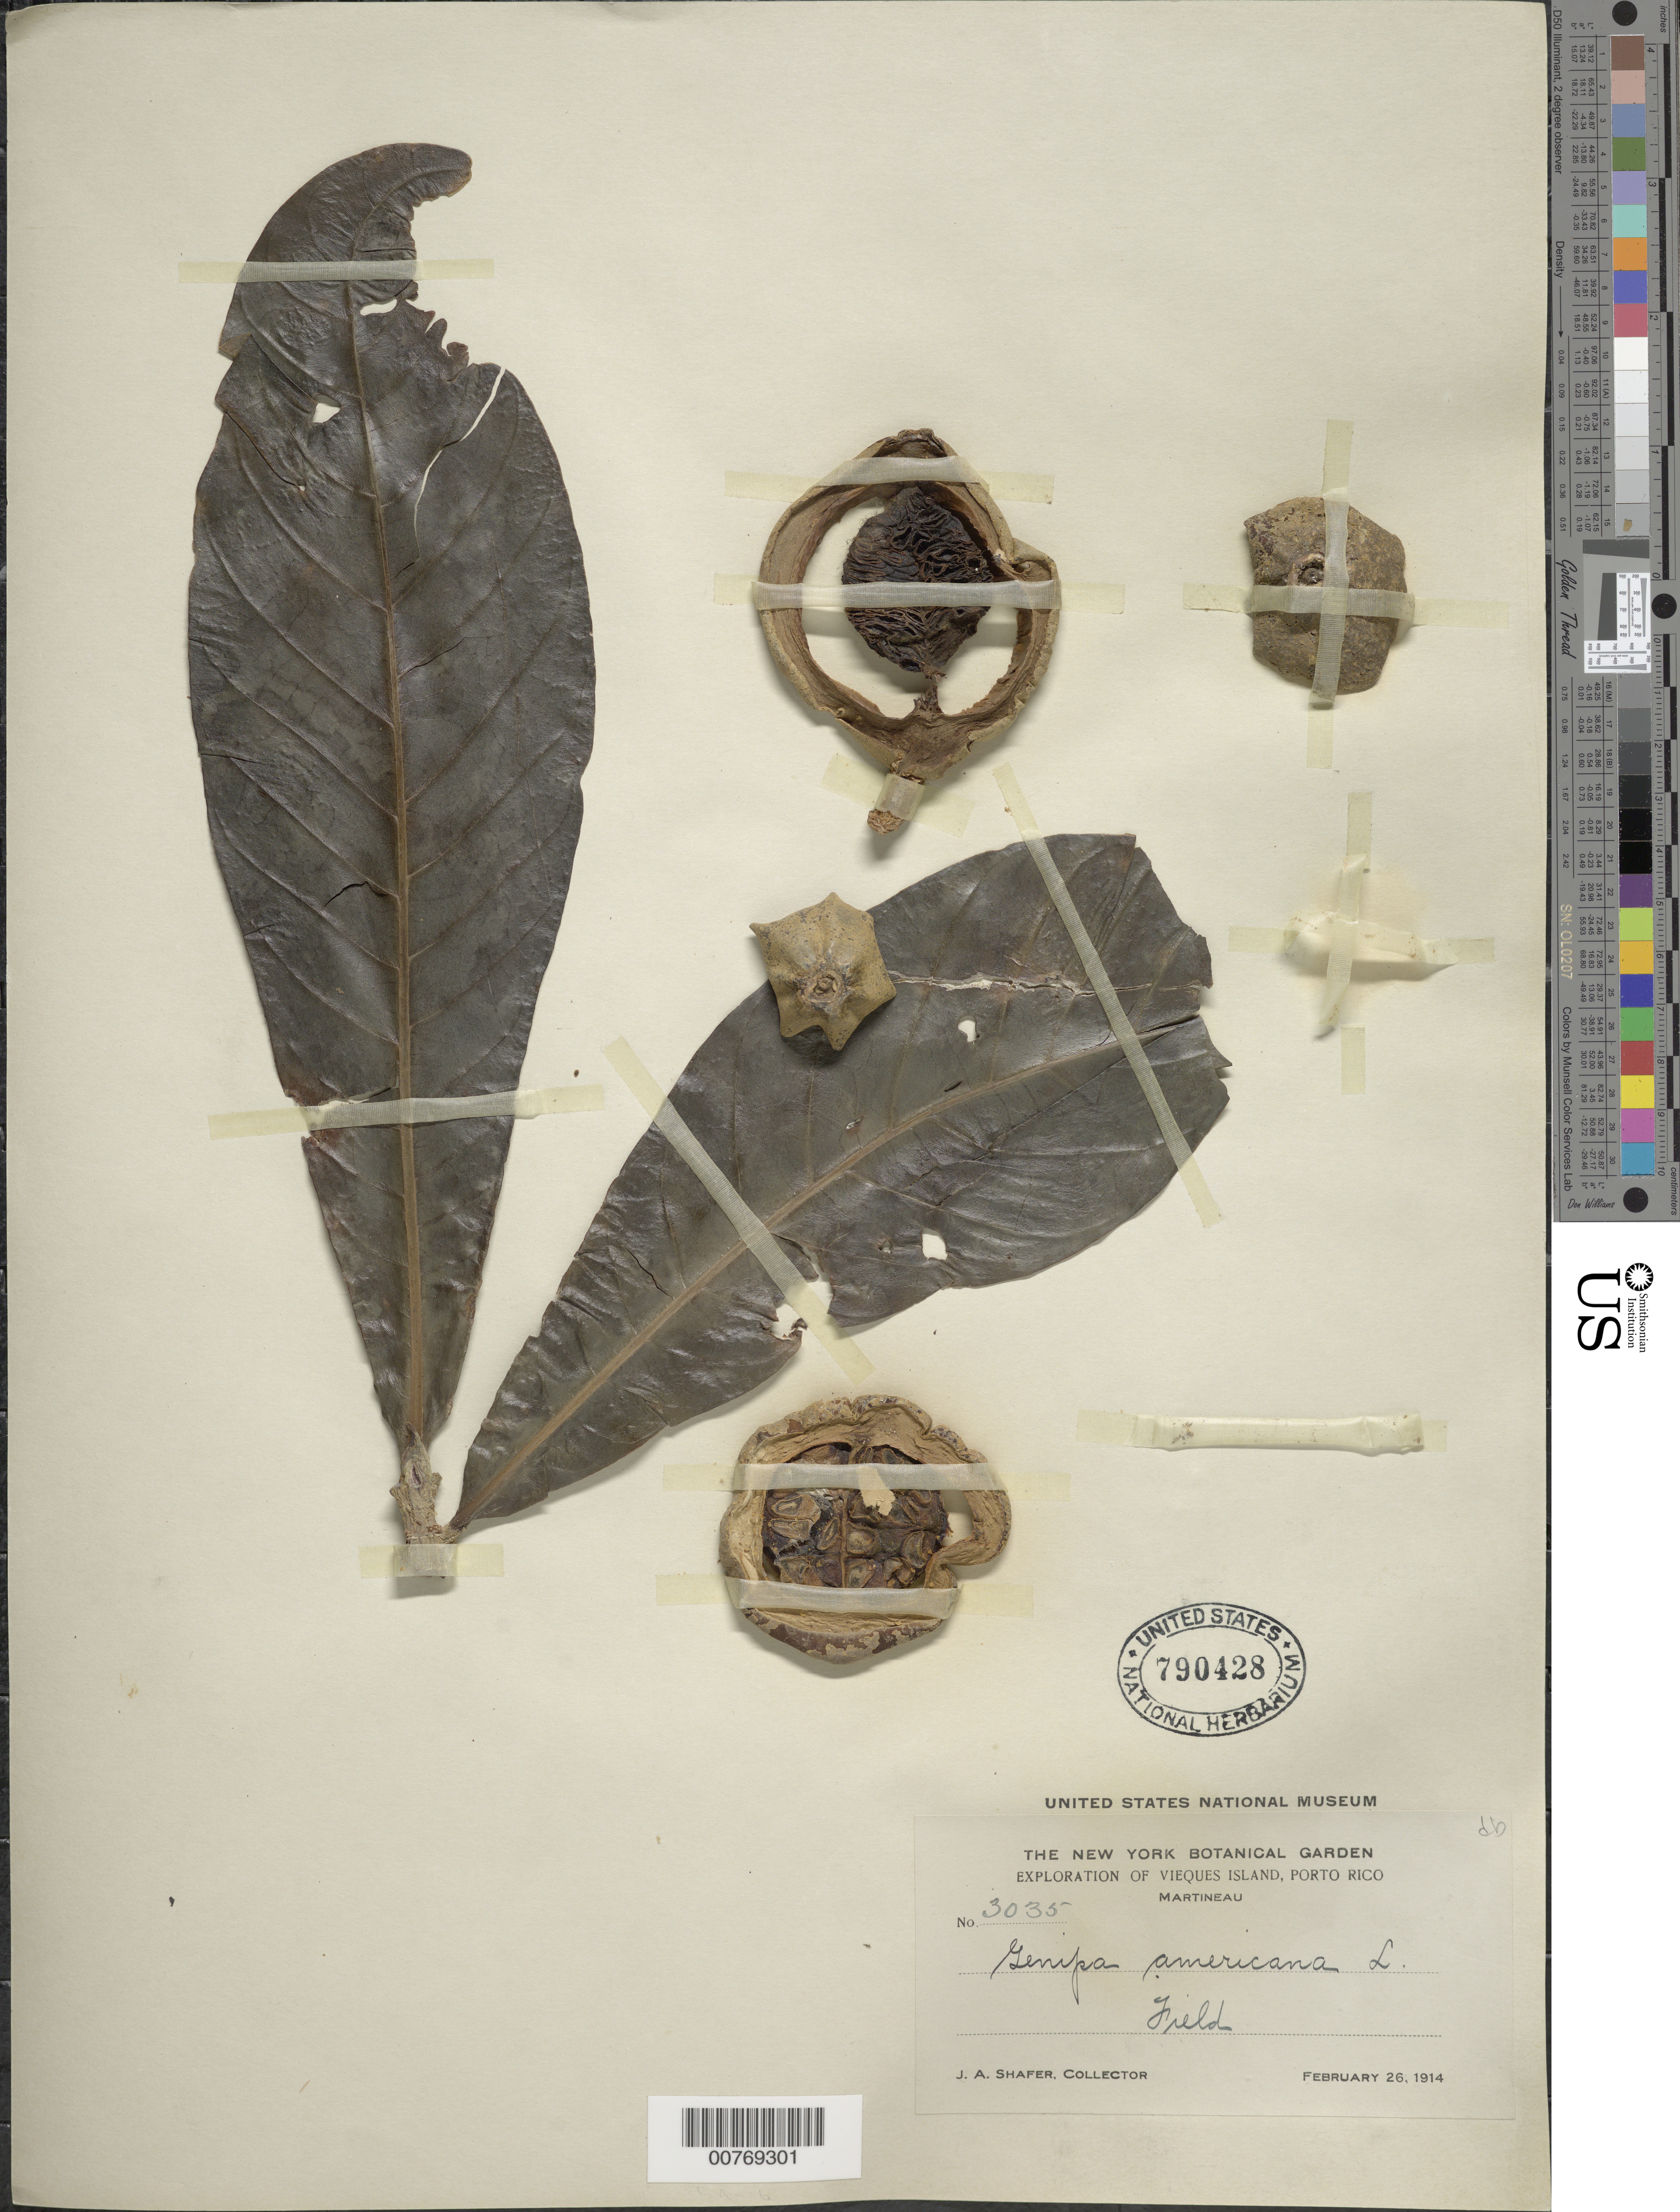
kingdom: Plantae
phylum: Tracheophyta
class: Magnoliopsida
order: Gentianales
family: Rubiaceae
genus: Genipa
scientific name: Genipa americana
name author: L.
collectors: J. A. Shafer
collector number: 3035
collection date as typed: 26 Feb 1914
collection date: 1914-02-26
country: Puerto Rico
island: Vieques I.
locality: Martineau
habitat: Field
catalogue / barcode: US 790428